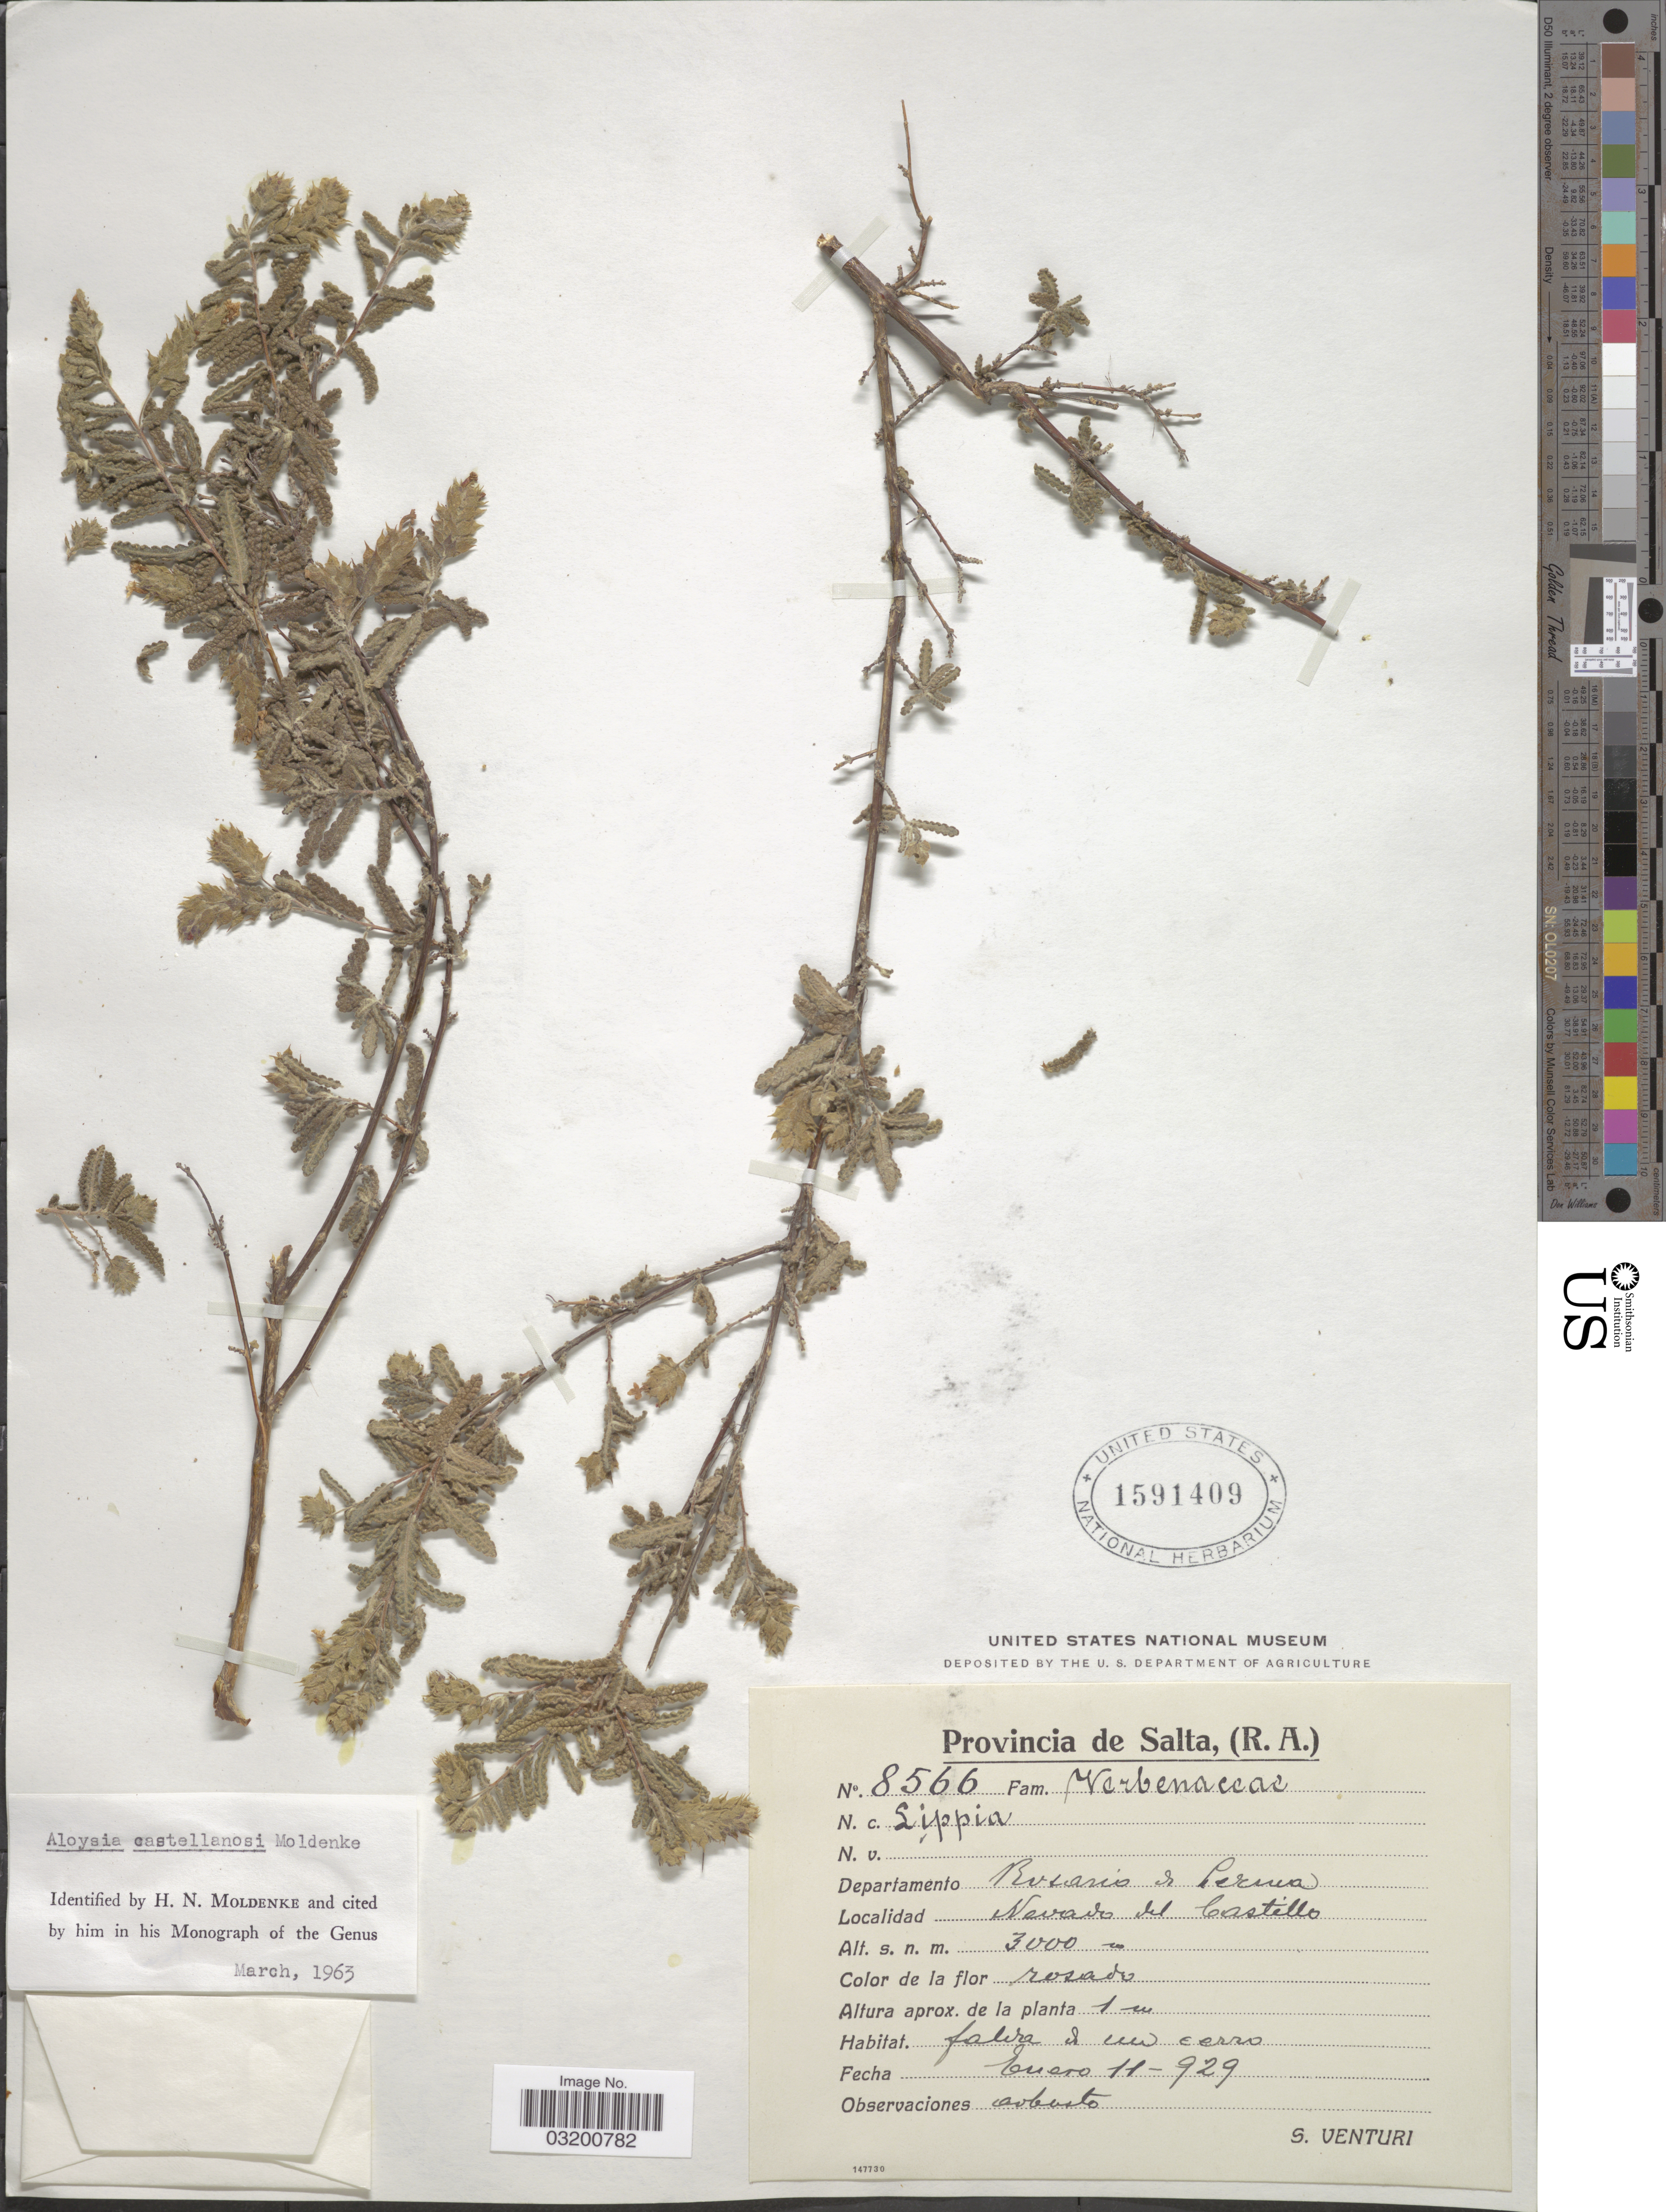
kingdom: Plantae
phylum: Tracheophyta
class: Magnoliopsida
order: Lamiales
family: Verbenaceae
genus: Aloysia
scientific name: Aloysia castellanosii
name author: Moldenke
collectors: S. Venturi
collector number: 8566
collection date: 1929-01-11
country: Argentina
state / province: Salta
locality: Departamento Rosario de Lerma. Nevado del Castillo.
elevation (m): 3000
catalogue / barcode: US 1591409